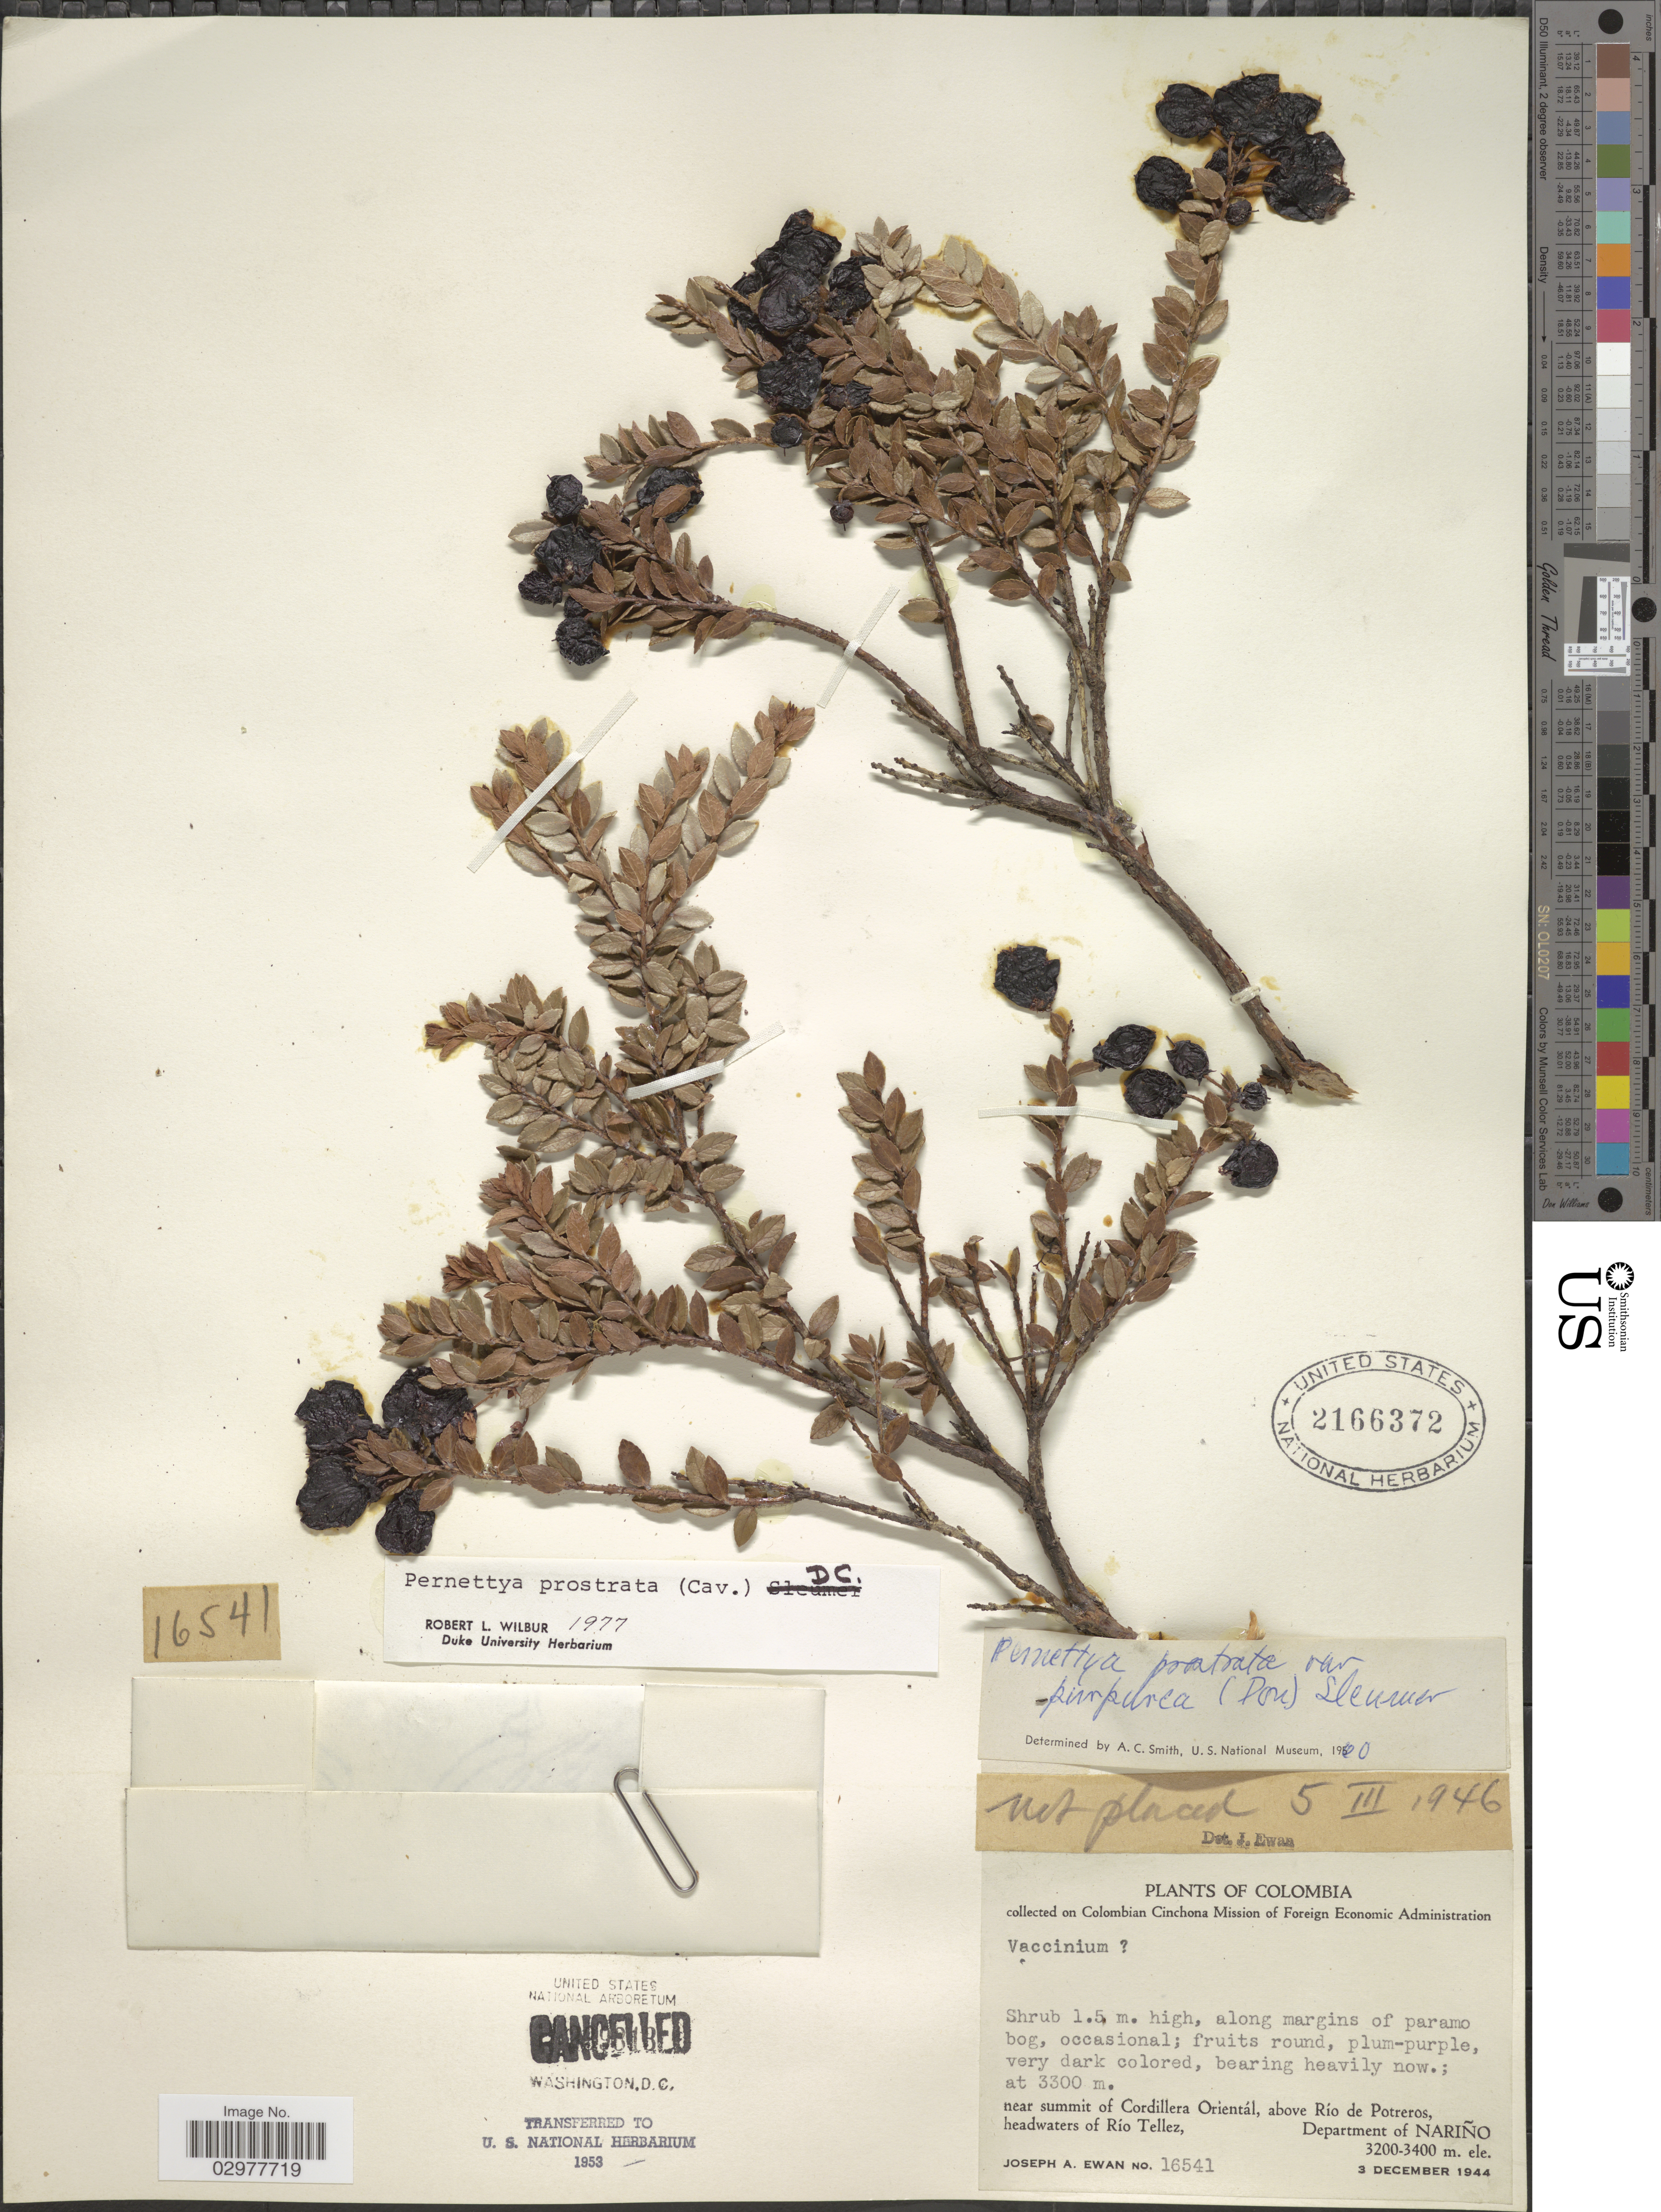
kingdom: Plantae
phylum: Tracheophyta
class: Magnoliopsida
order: Ericales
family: Ericaceae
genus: Pernettya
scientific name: Pernettya prostrata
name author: (Cav.) DC.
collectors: J. A. Ewan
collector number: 16541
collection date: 1944-12-03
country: Colombia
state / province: Nariño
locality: Near summit of Cordillera Orientál, above Río de Potreros, headwaters of Río Tellez, Department of Nariño.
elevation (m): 3300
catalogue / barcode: US 2166372